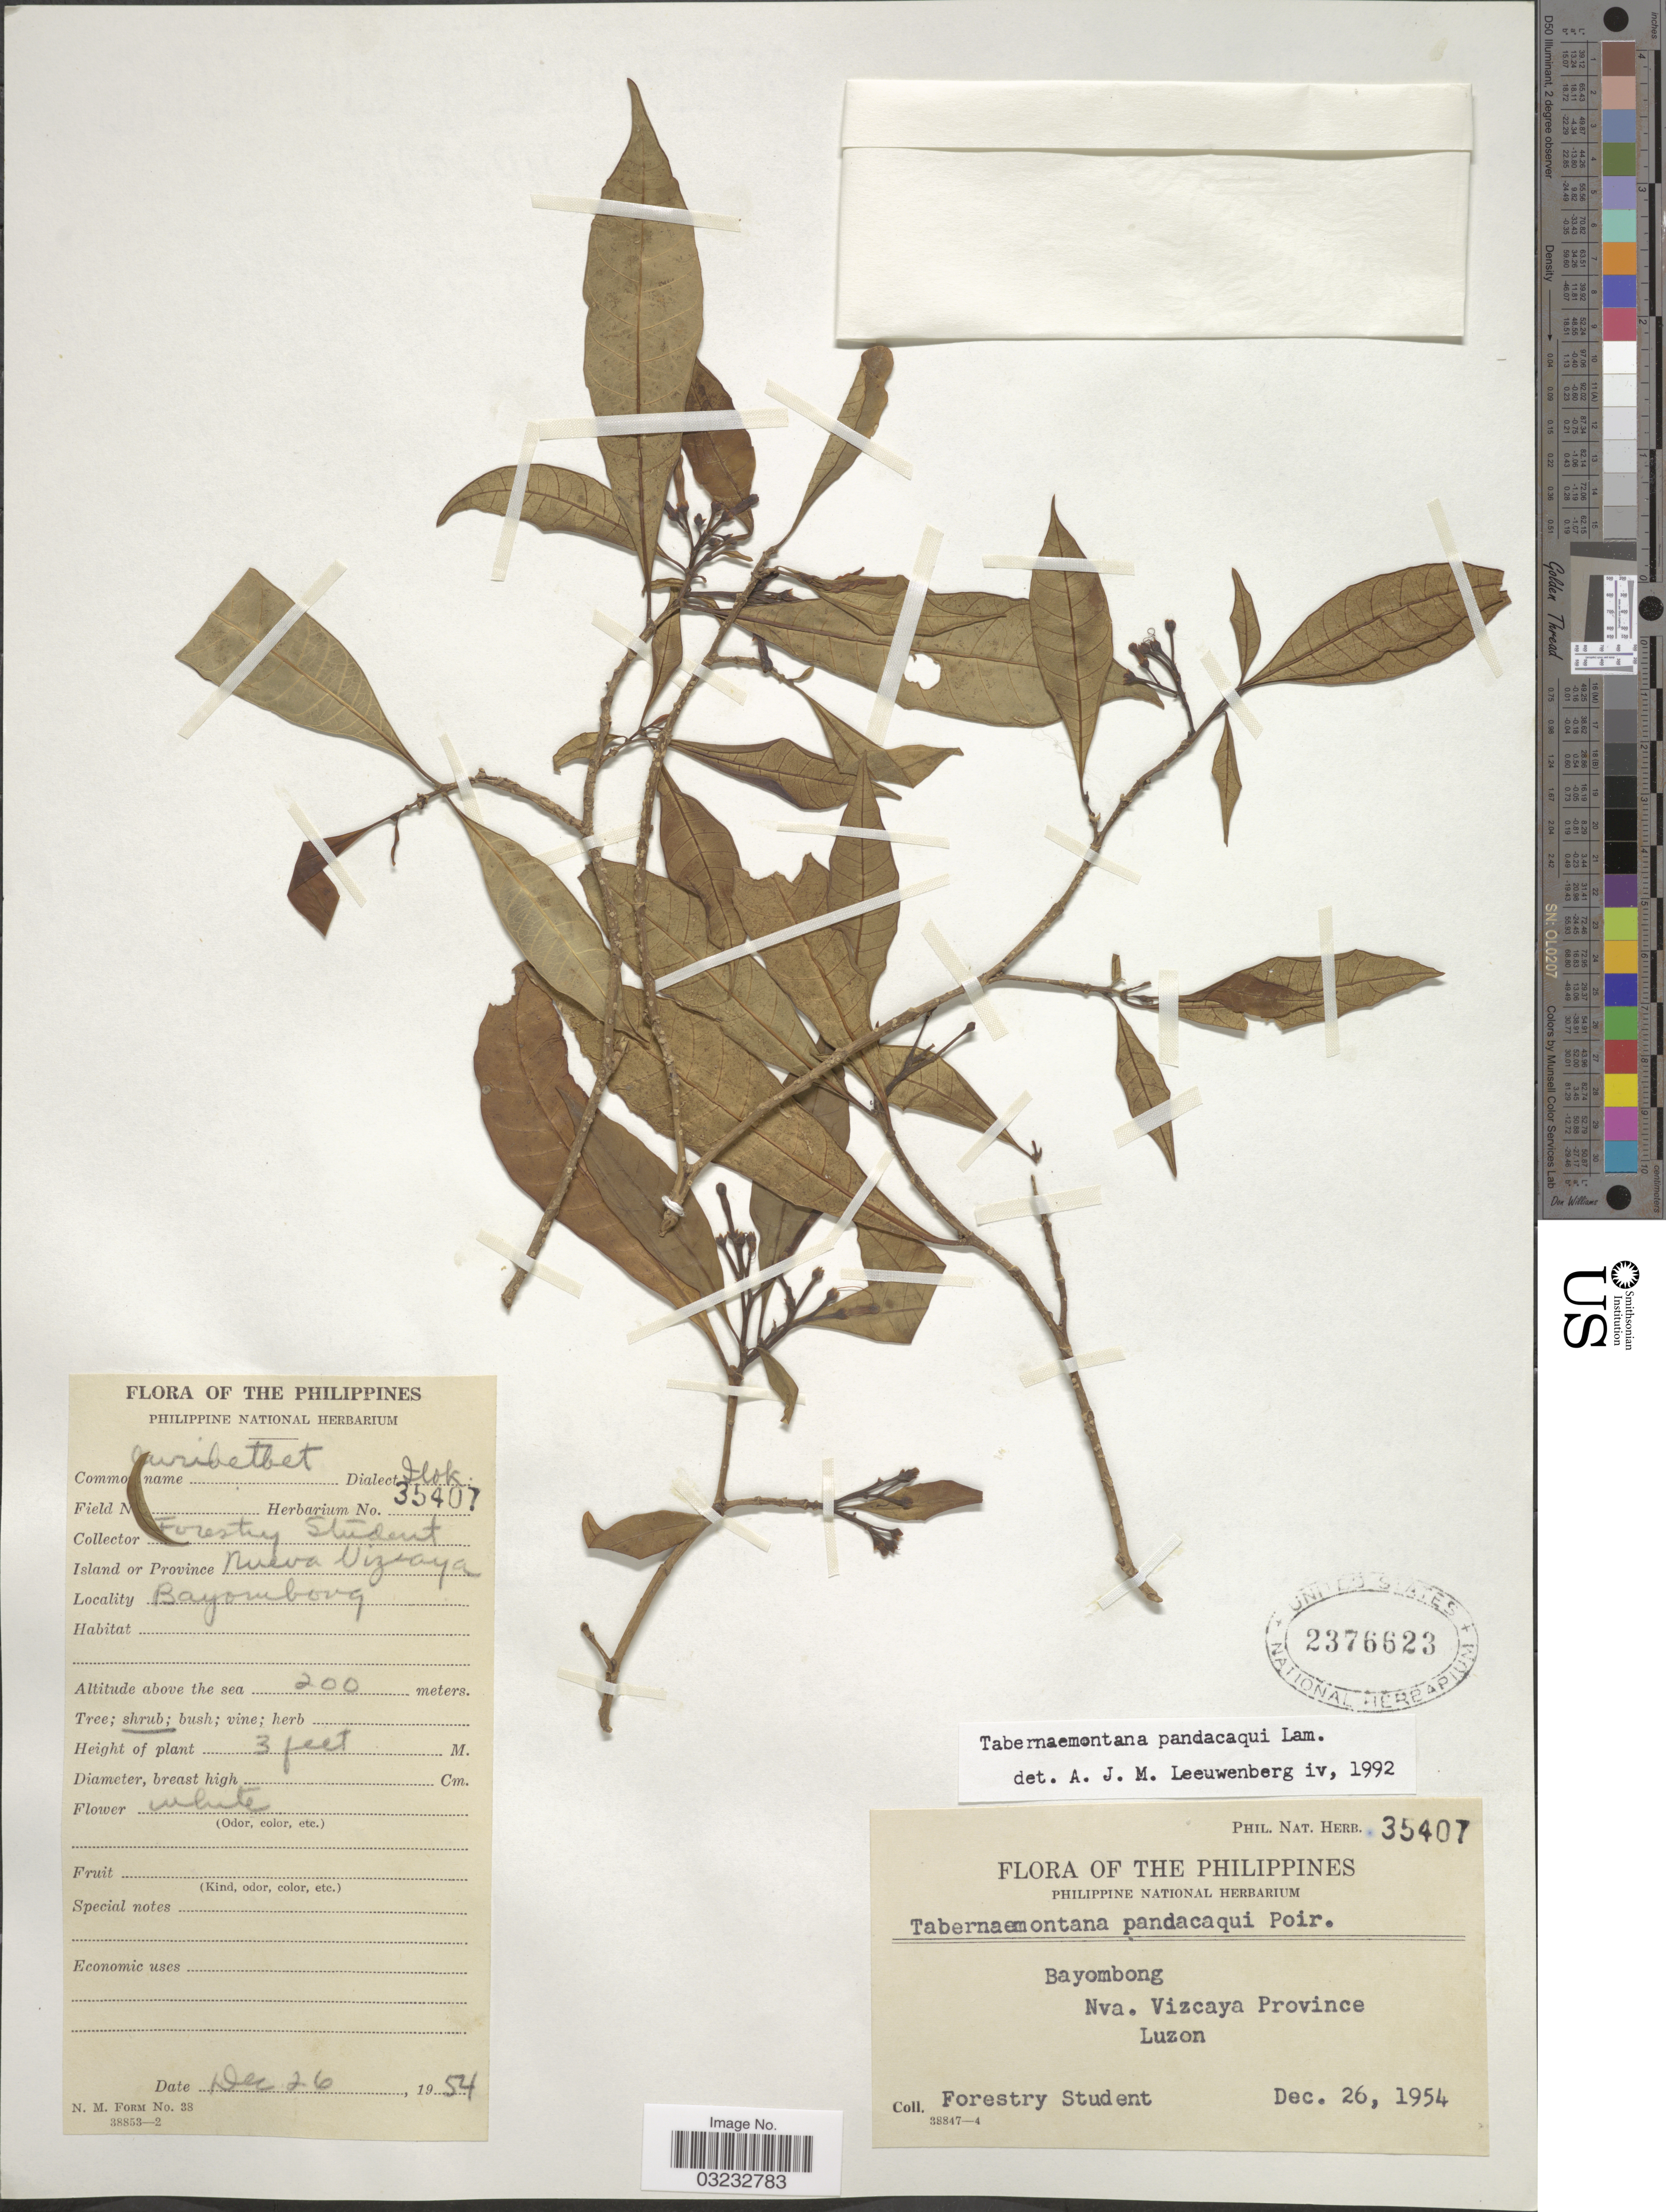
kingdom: Plantae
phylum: Tracheophyta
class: Magnoliopsida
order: Gentianales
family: Apocynaceae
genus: Tabernaemontana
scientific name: Tabernaemontana pandacaqui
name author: Poir.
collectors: Forestry Student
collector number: Phil. Nat. Herb. 35407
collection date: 1954-12-26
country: Philippines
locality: Bayombong. Nva. Vizcaya Province. Luzon.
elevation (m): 200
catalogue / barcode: US 2376623